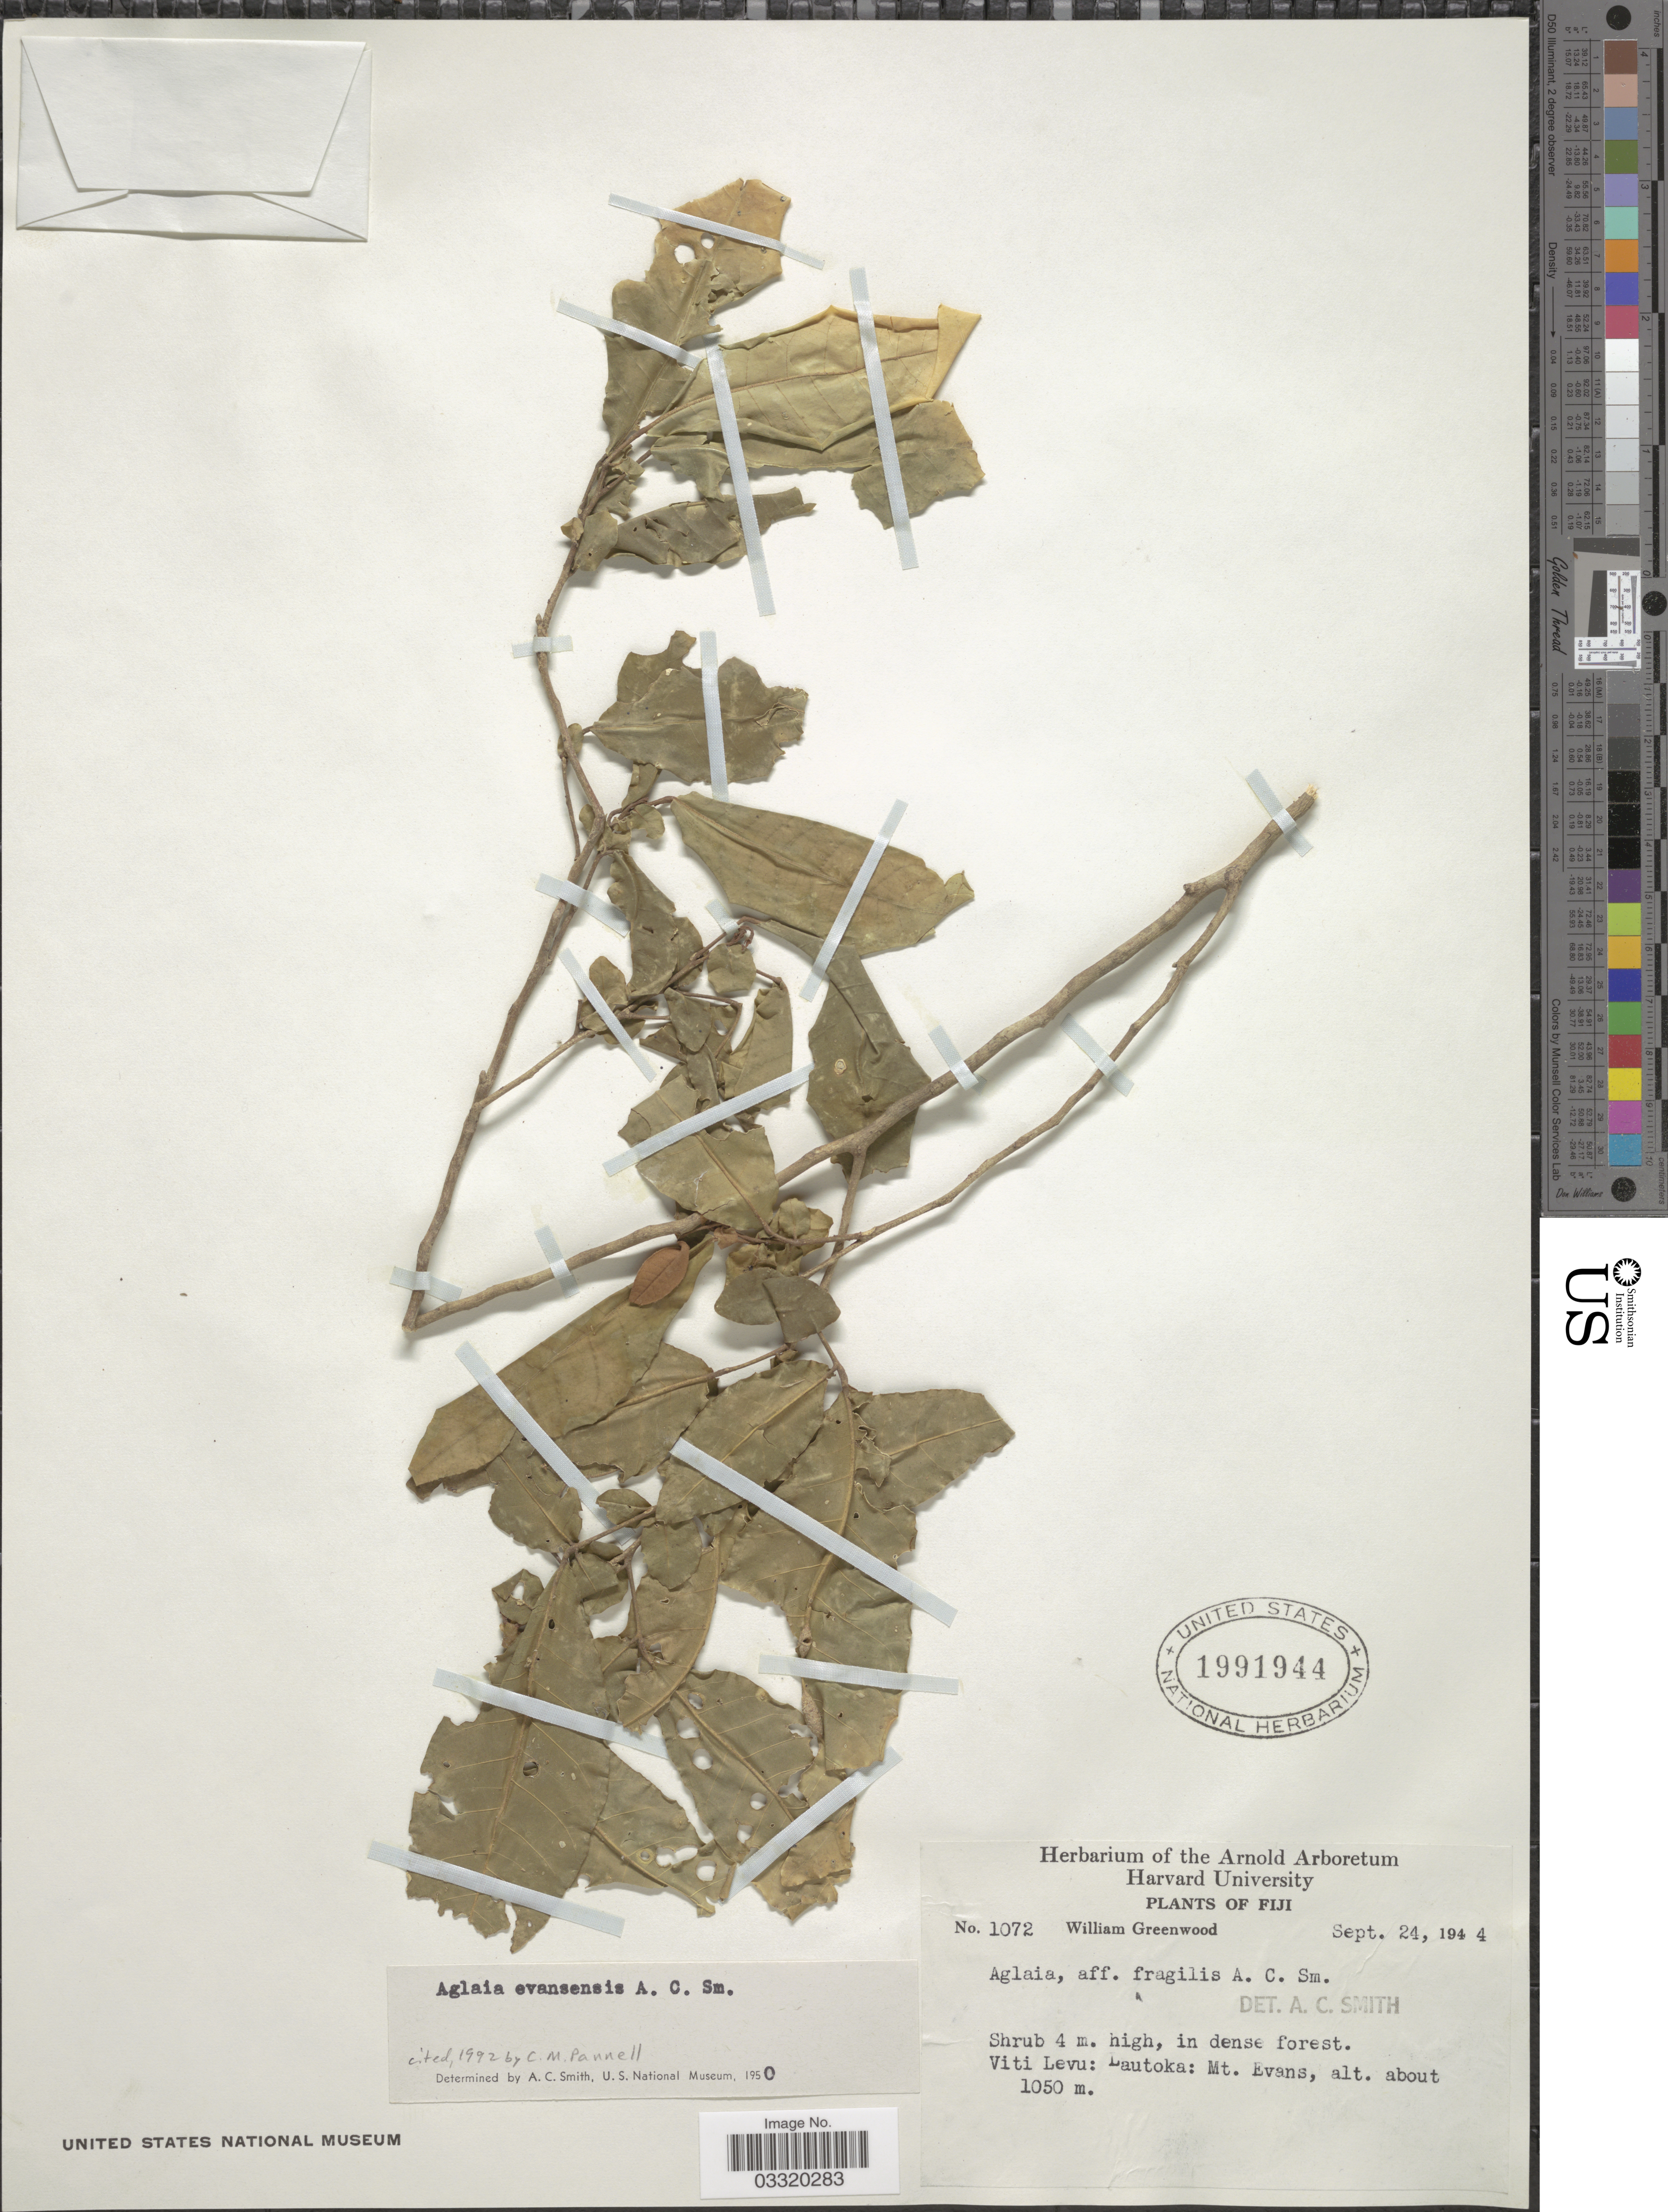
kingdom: Plantae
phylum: Tracheophyta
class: Magnoliopsida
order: Sapindales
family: Meliaceae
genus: Aglaia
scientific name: Aglaia evansensis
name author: A.C. Sm.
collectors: W. Greenwood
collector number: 1072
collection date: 1944-09-24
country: Fiji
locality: Viti Levu: Lautoka: Mt. Evans.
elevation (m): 1050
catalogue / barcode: US 1991944